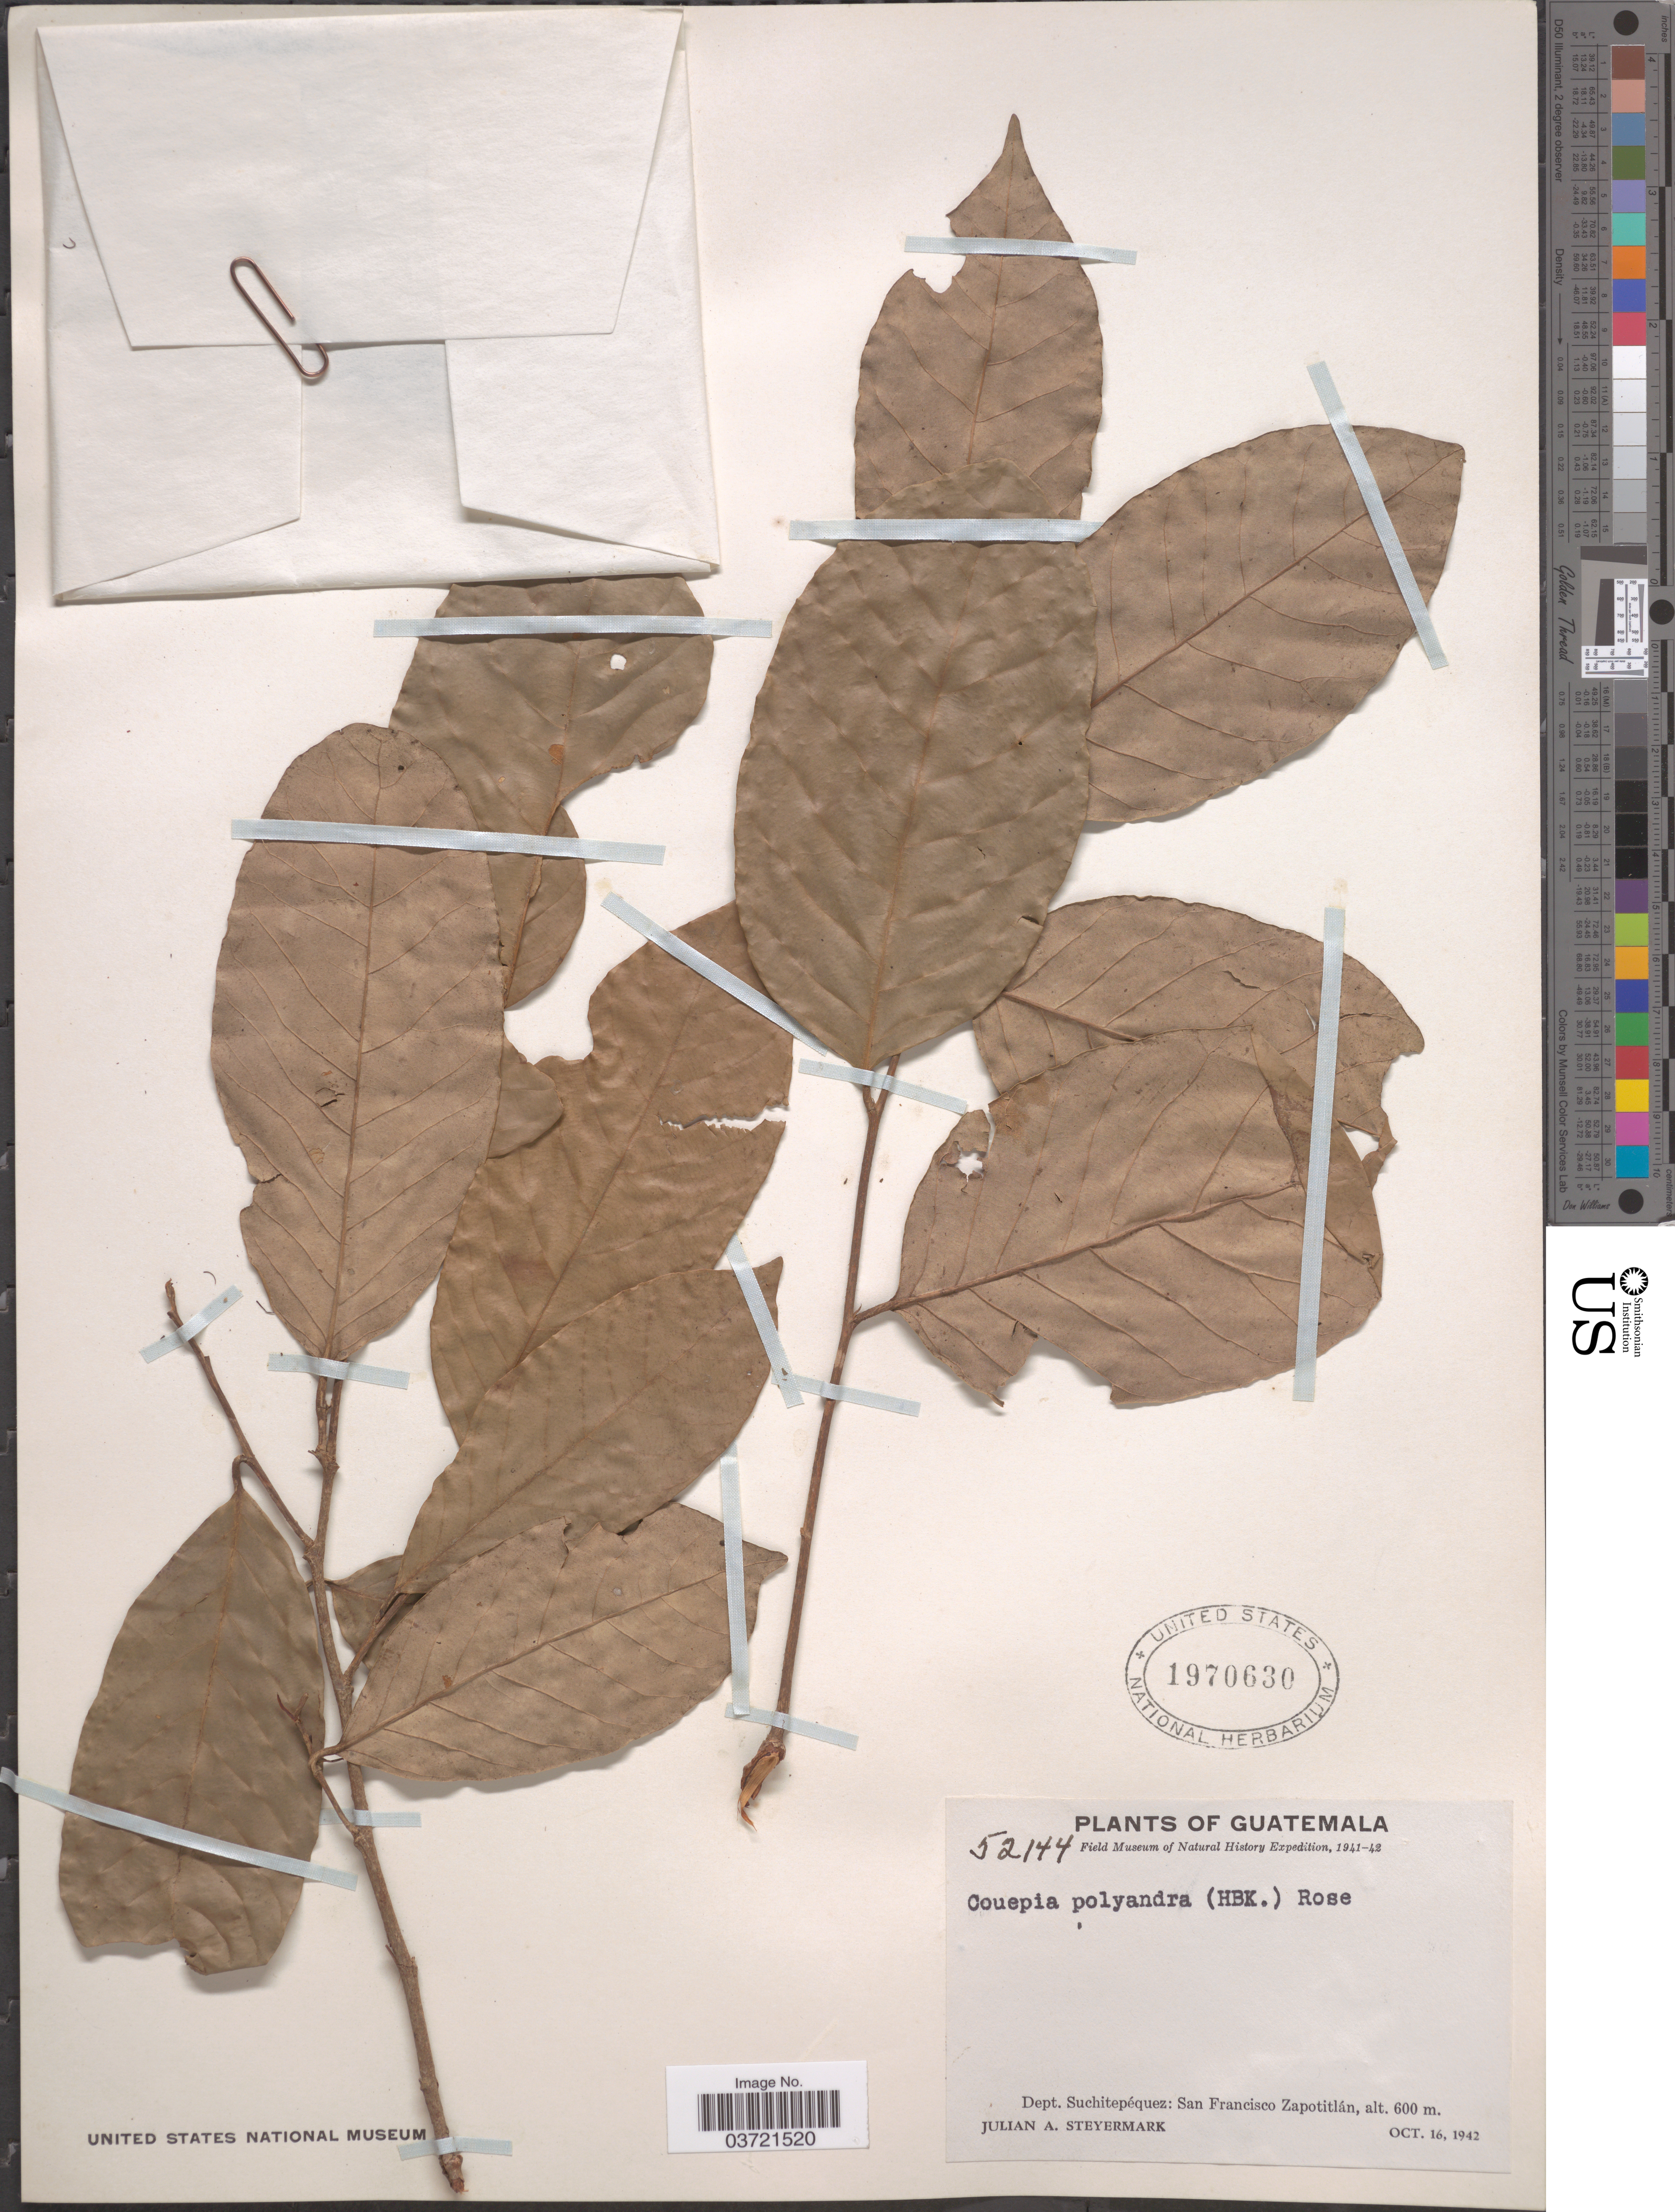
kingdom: Plantae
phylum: Tracheophyta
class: Magnoliopsida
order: Malpighiales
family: Chrysobalanaceae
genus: Couepia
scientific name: Couepia polyandra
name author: (Kunth) Rose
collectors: J. Steyermark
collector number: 52144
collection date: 1942-10-16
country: Guatemala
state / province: Suchitepequez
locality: Dept. Suchitepéquez: San Francisco Zapotitlán.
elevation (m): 600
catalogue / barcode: US 1970630